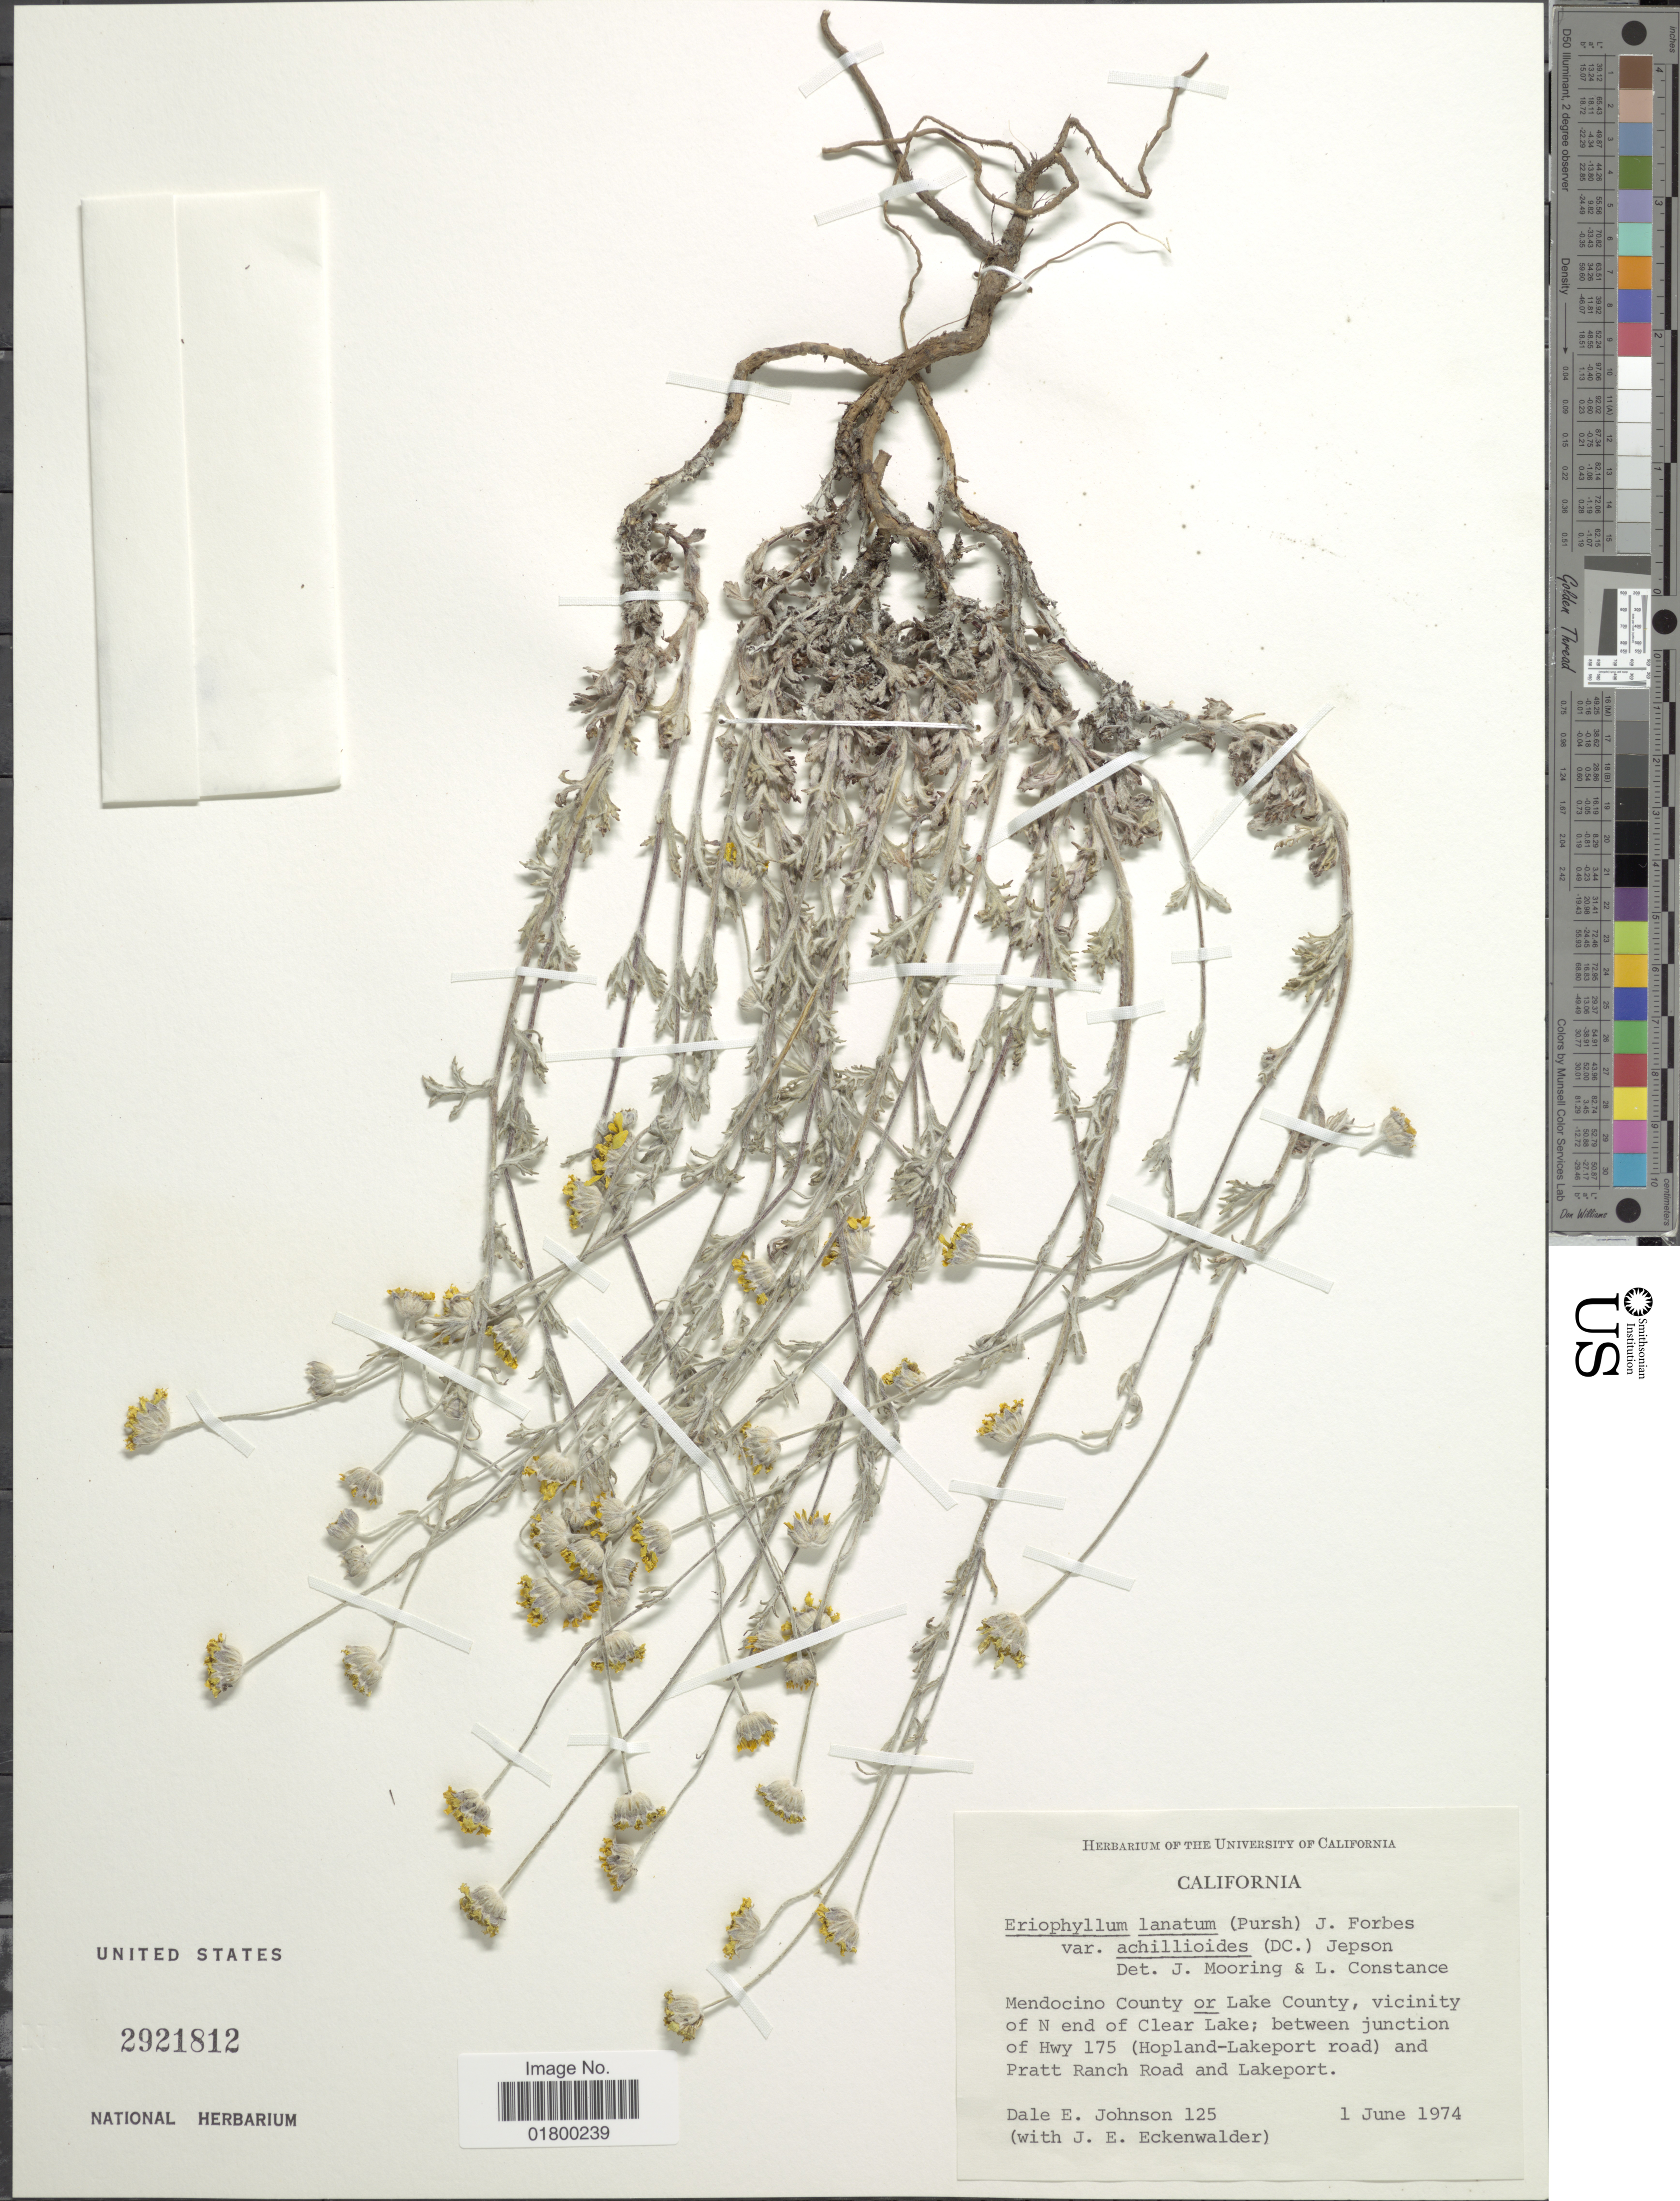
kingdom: Plantae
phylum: Tracheophyta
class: Magnoliopsida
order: Asterales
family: Asteraceae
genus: Eriophyllum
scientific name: Eriophyllum lanatum var. achillioides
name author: (DC.) Jeps.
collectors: D. E. Johnson & J. Eckenwalder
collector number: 125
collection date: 1974-06-01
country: United States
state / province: California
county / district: Mendocino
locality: Mendocino County or Lake County, vicinity of N end of Clear Lake, between junction of Hwy 175 (Hopland-Lakeport road) and Pratt Ranch Road and Lakeport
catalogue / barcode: US 2921812